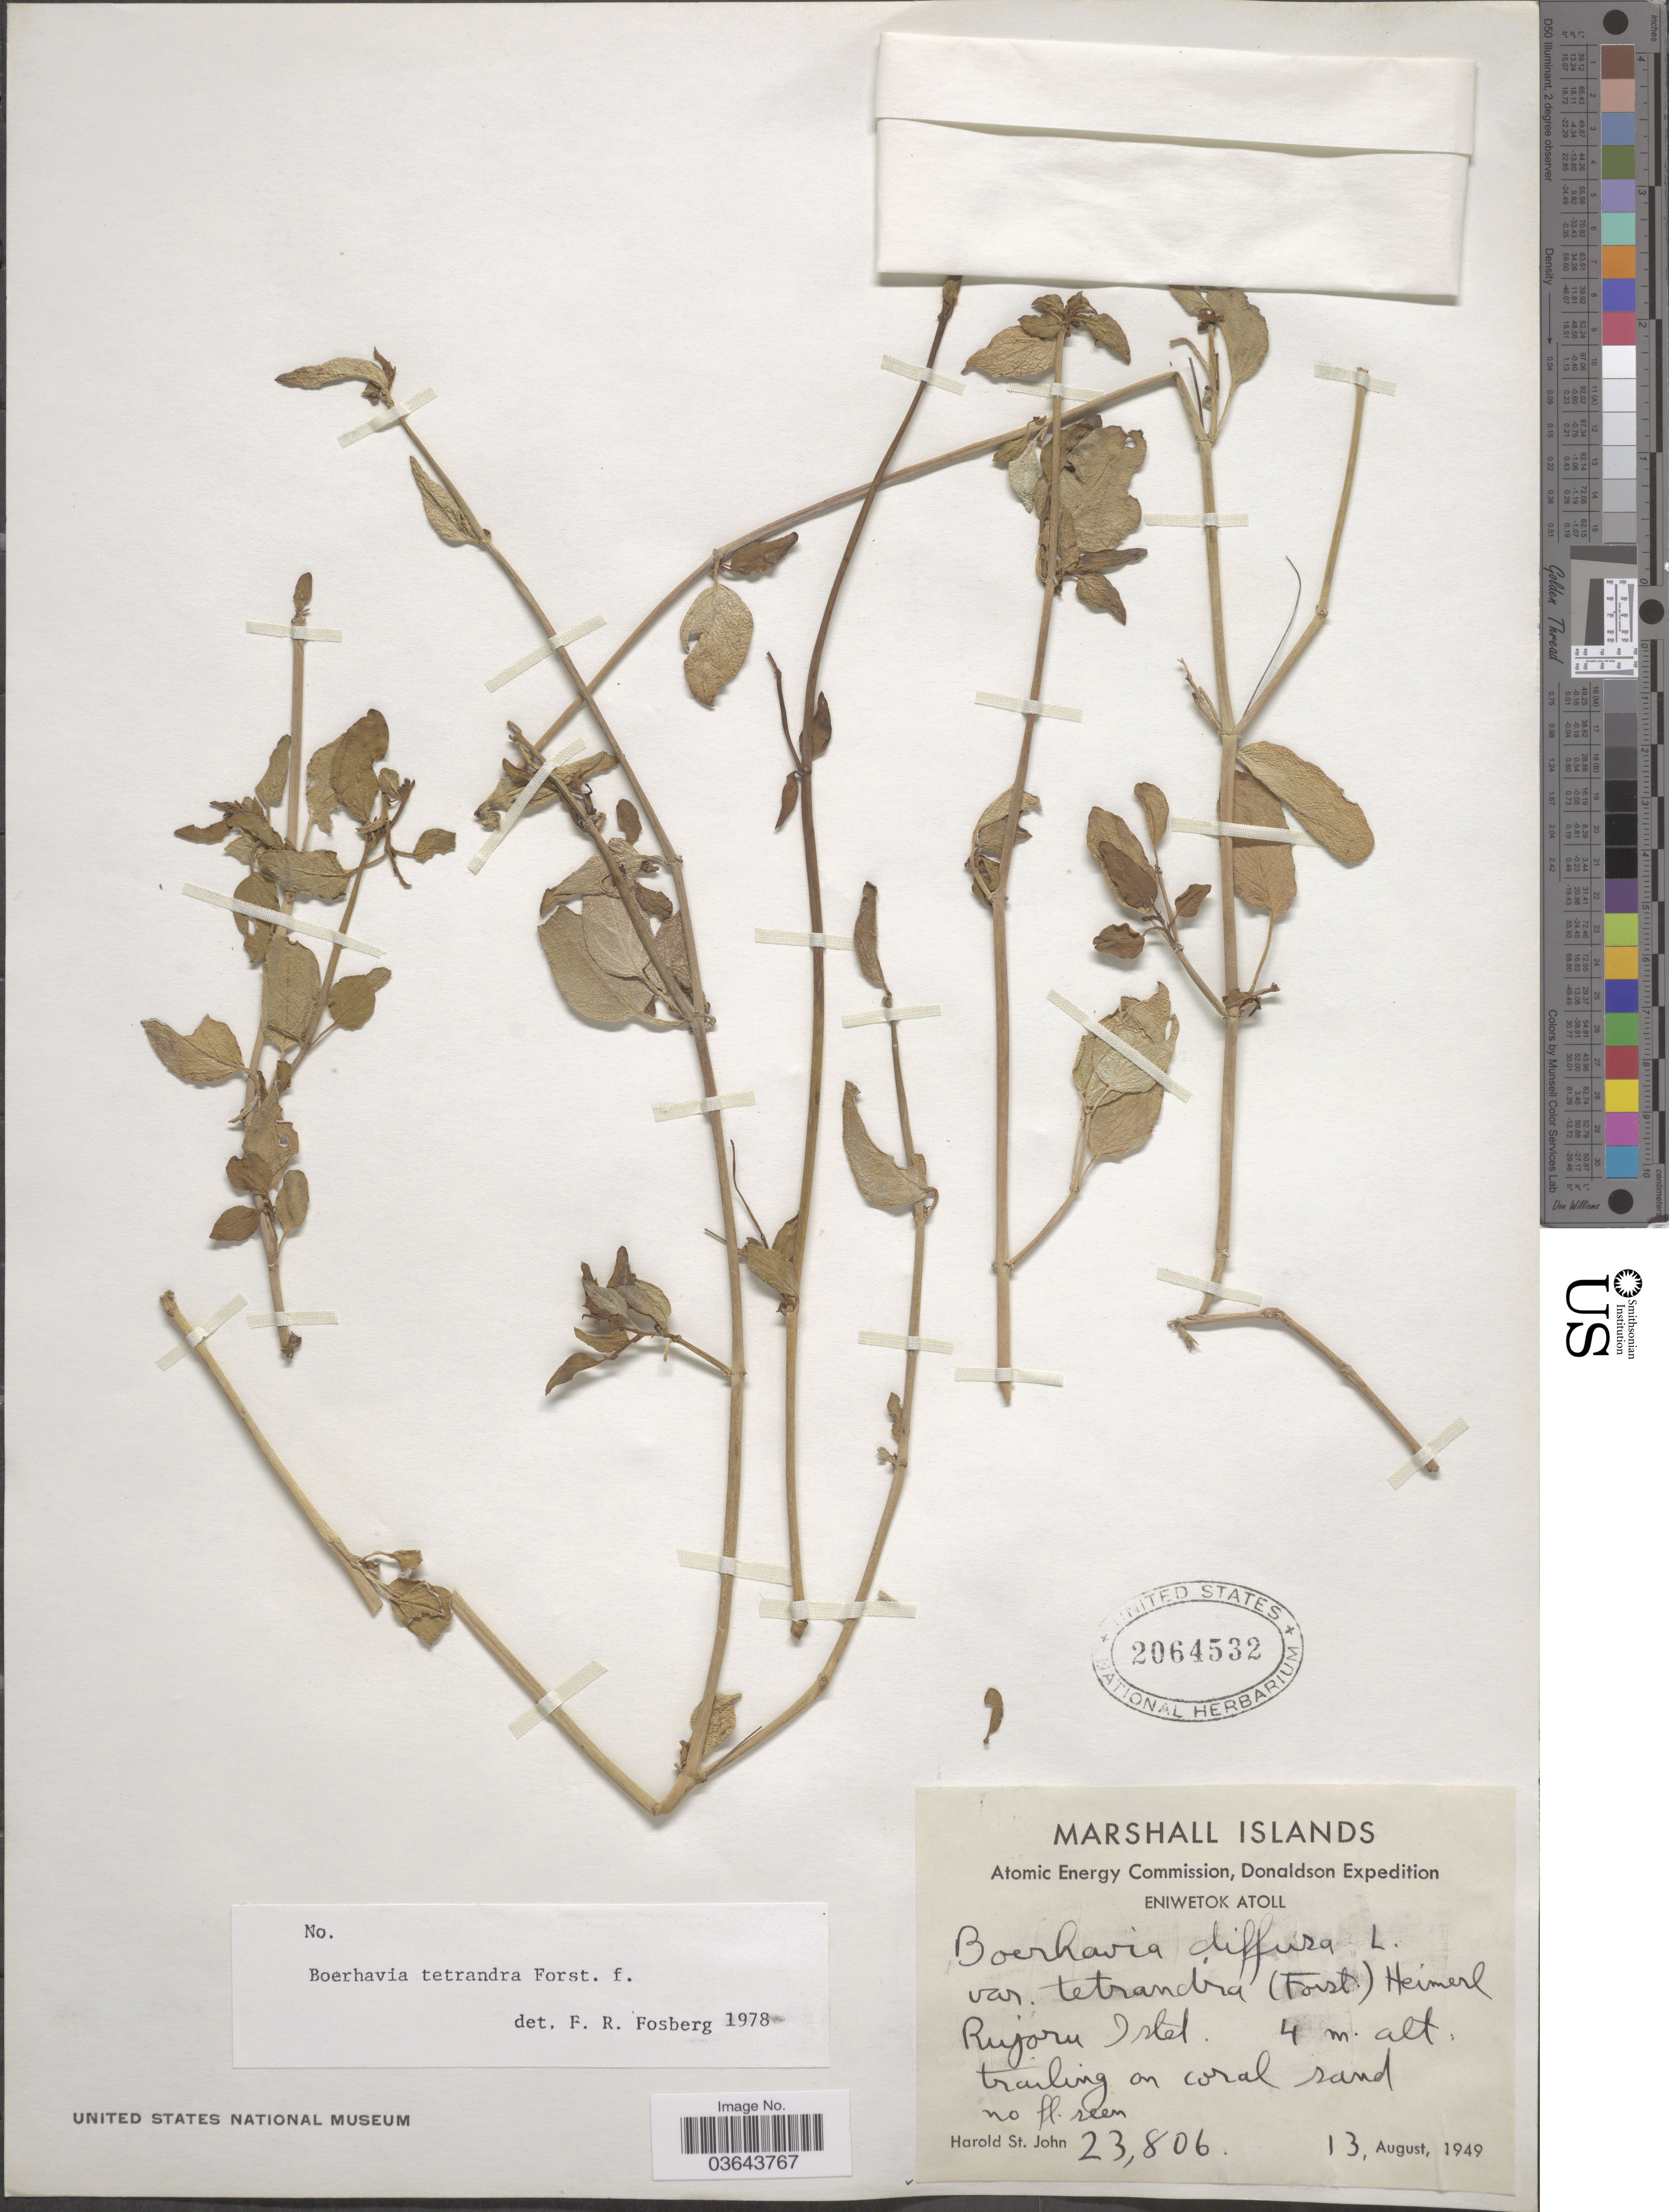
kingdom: Plantae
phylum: Tracheophyta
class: Magnoliopsida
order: Caryophyllales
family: Nyctaginaceae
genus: Boerhavia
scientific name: Boerhavia tetrandra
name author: G. Forst.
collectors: H. St. John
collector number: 23806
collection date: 1949-08-13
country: Marshall Islands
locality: Eniwetok Atoll. Rujoru Islet.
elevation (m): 4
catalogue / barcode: US 2064532